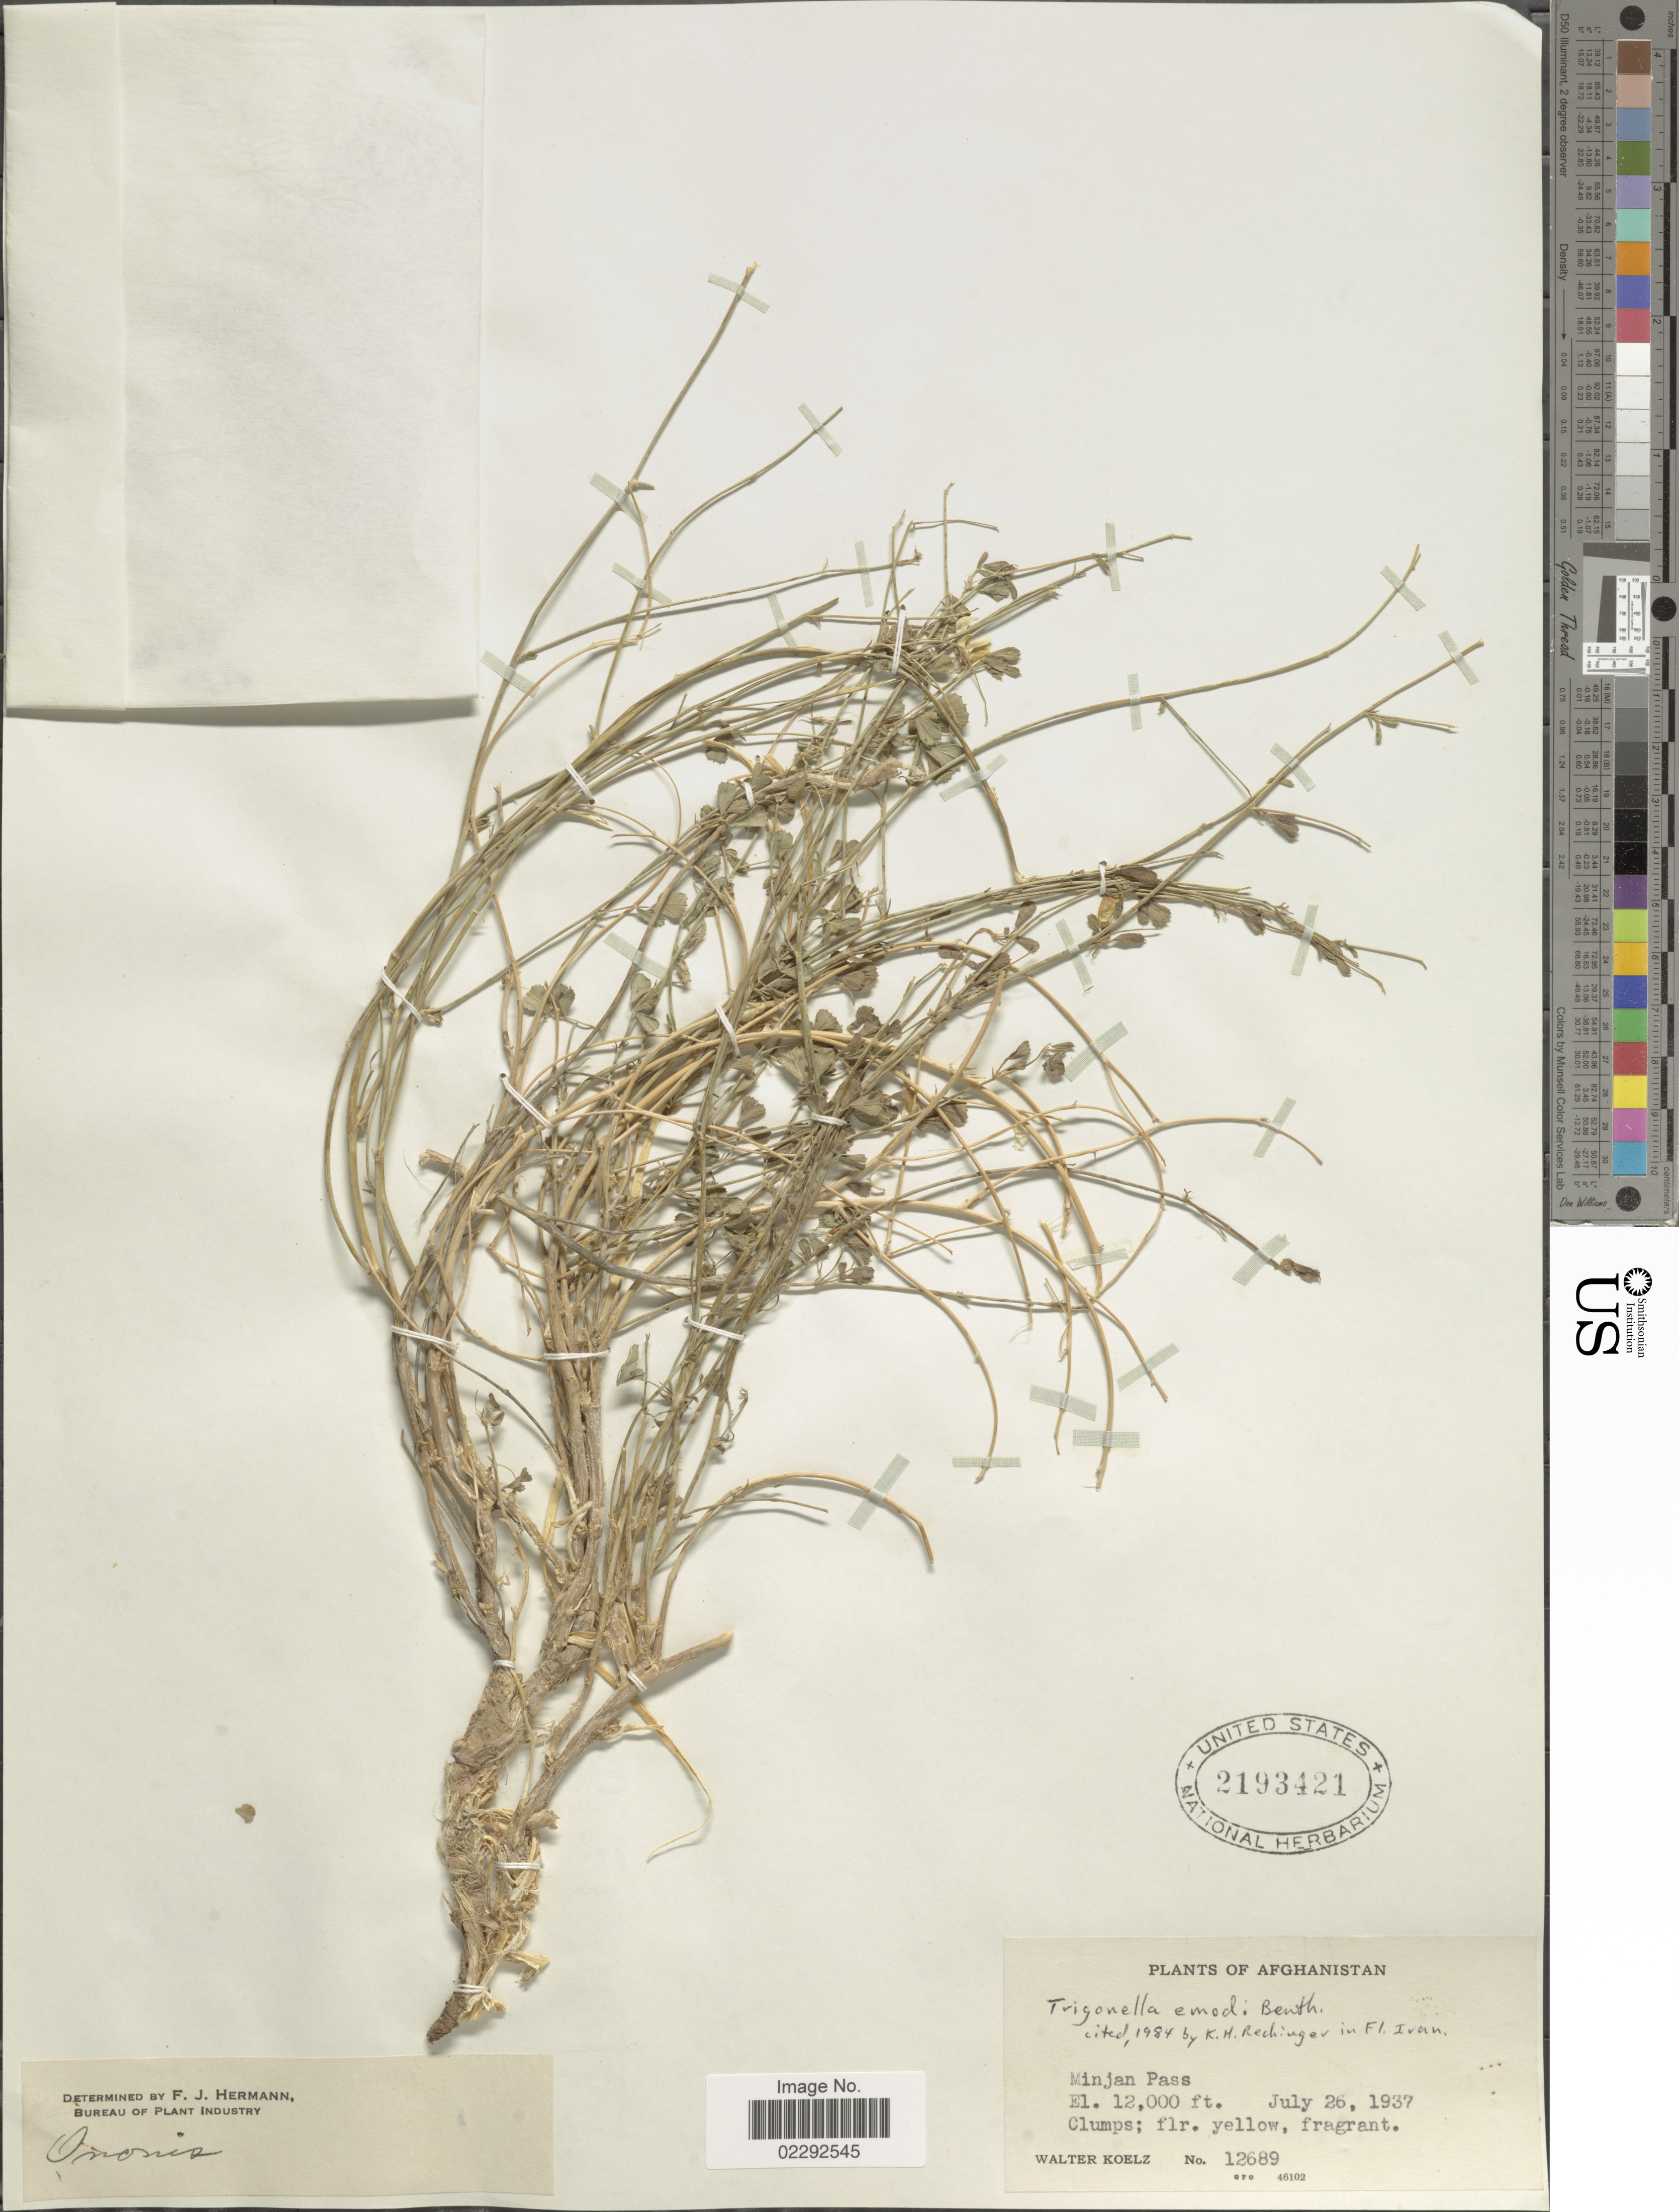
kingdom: Plantae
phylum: Tracheophyta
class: Magnoliopsida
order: Fabales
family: Fabaceae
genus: Trigonella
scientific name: Trigonella emodi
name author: Benth.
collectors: W. N. Koelz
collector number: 12689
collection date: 1937-07-26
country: Afghanistan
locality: Minjan Pass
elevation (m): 3658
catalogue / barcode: US 2193421